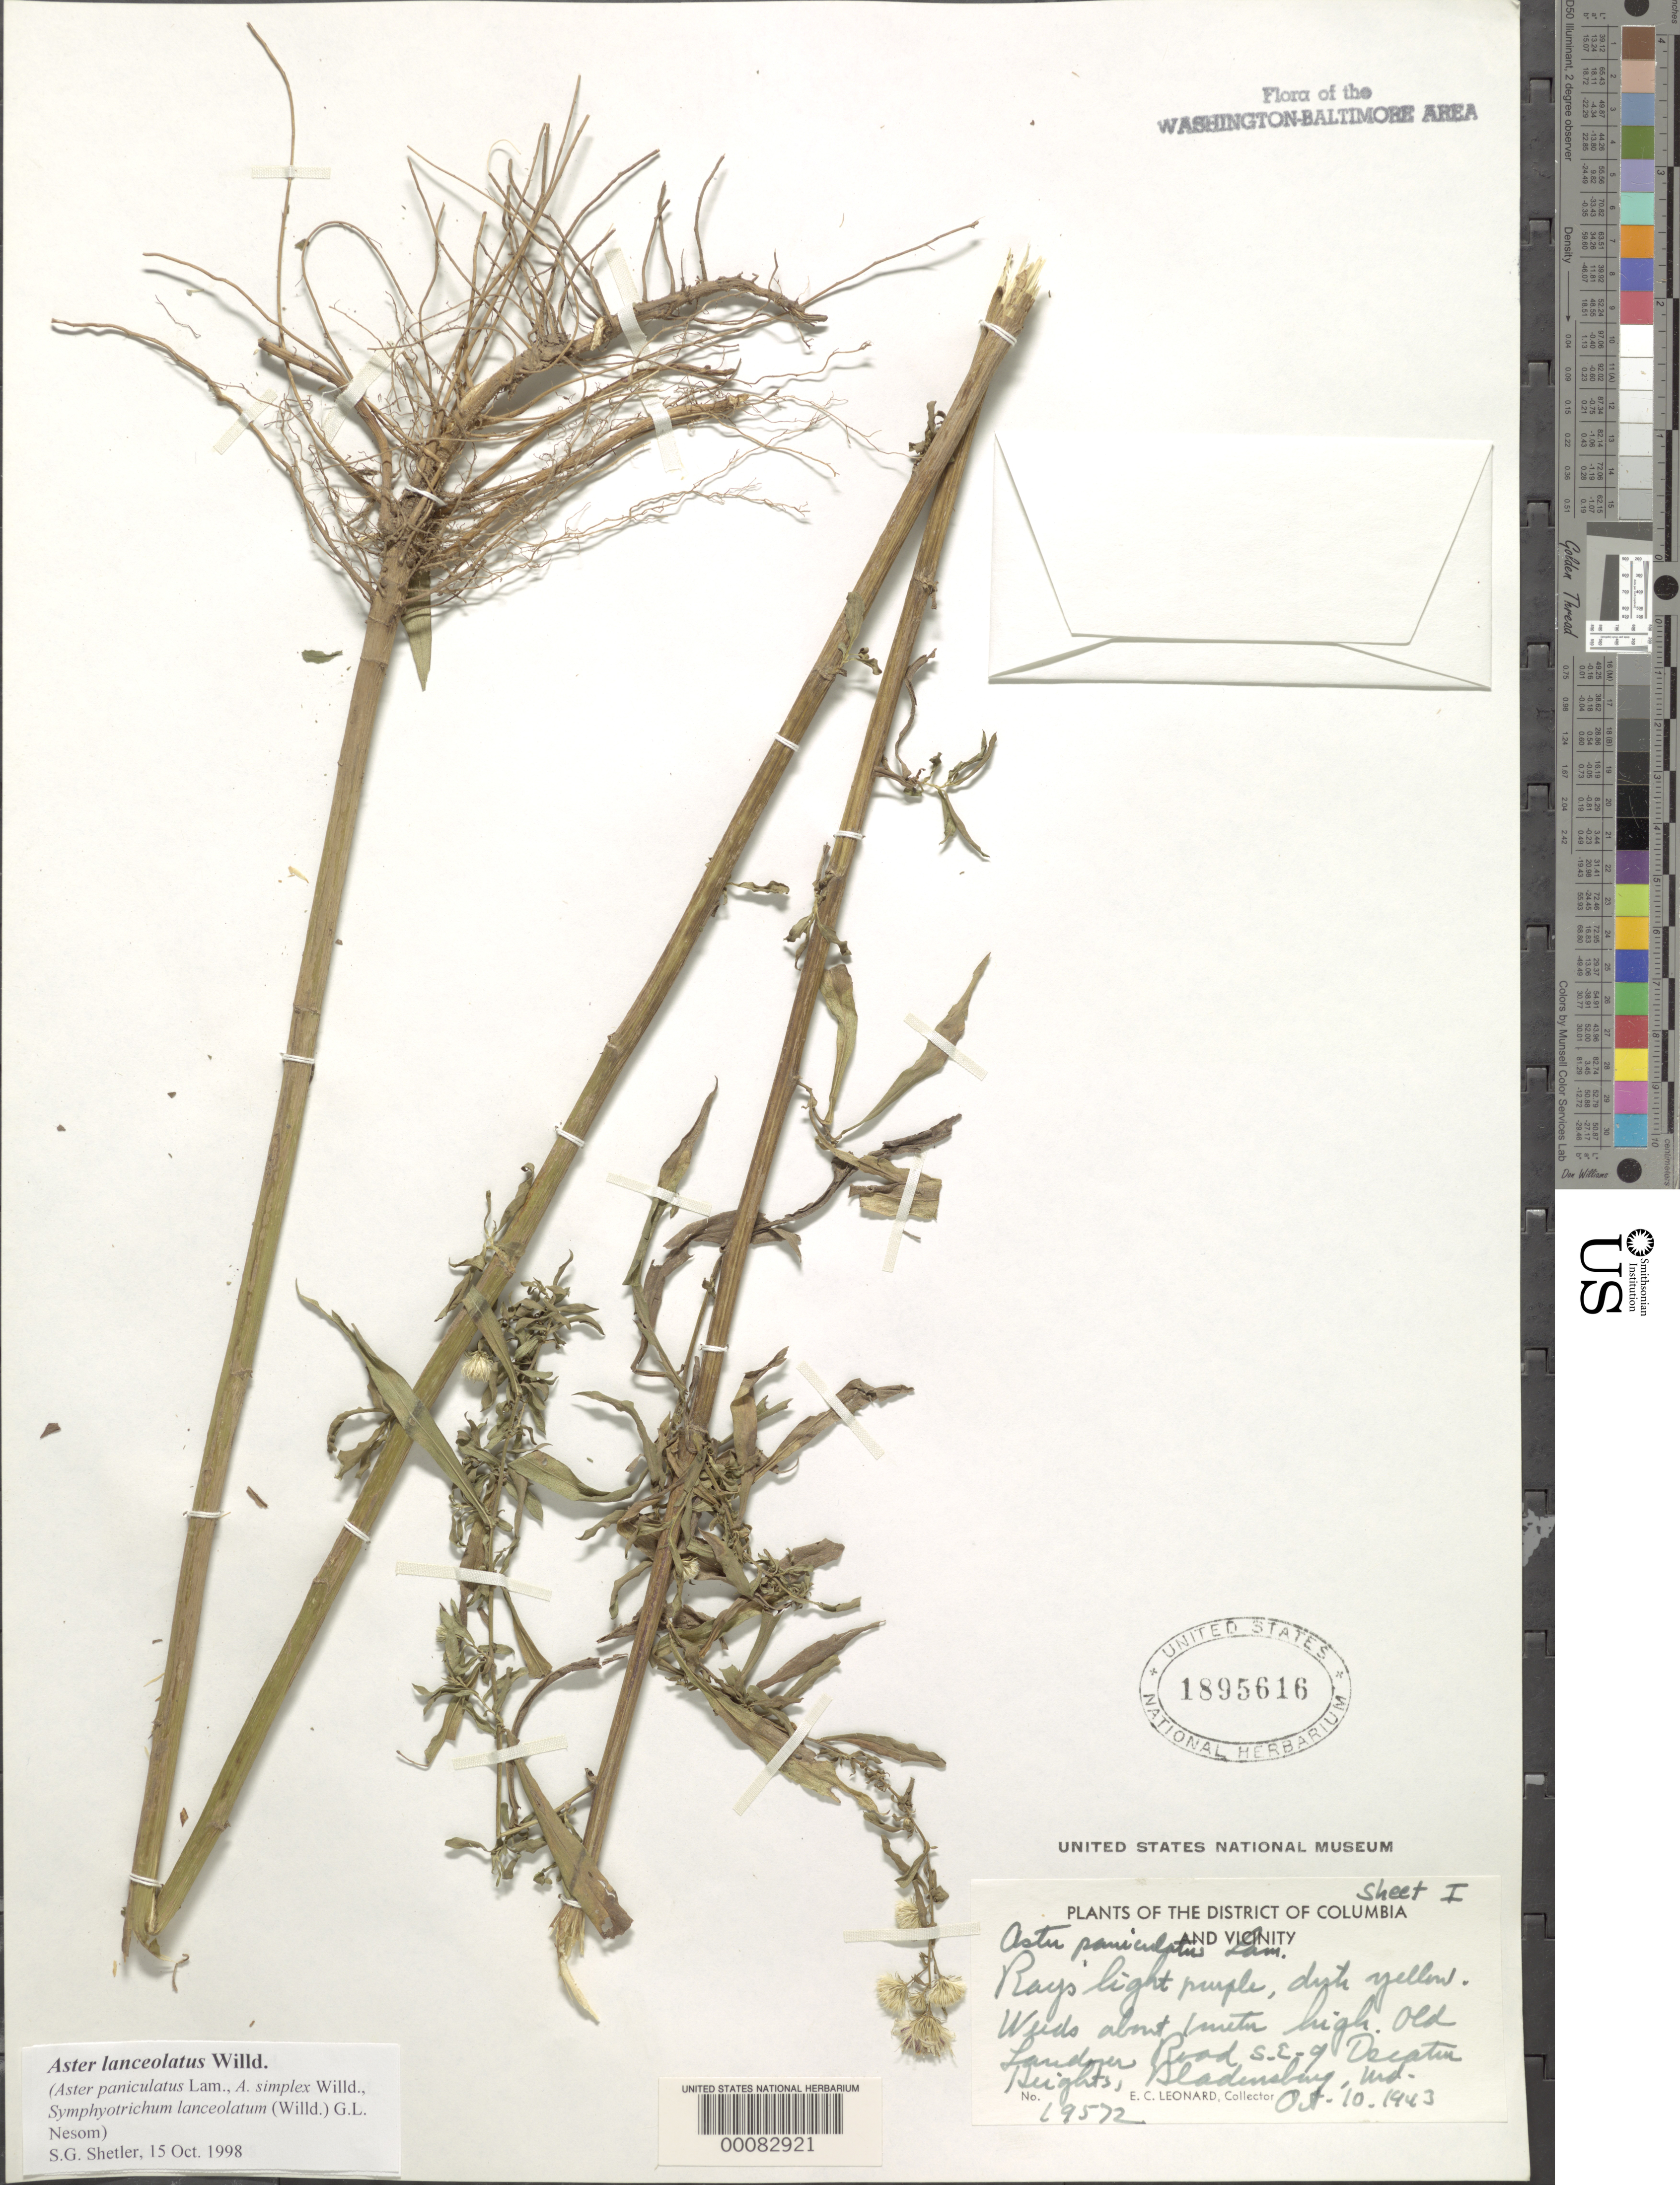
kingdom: Plantae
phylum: Tracheophyta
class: Magnoliopsida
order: Asterales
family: Asteraceae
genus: Symphyotrichum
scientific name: Symphyotrichum lanceolatum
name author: (Willd.) G.L. Nesom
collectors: E. C. Leonard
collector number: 19572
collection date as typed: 10 Oct 1943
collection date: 1943-10-10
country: United States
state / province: Maryland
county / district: Prince George's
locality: Old Landover Road SE of Decatur Heights, Bladensburg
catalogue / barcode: US 1895616